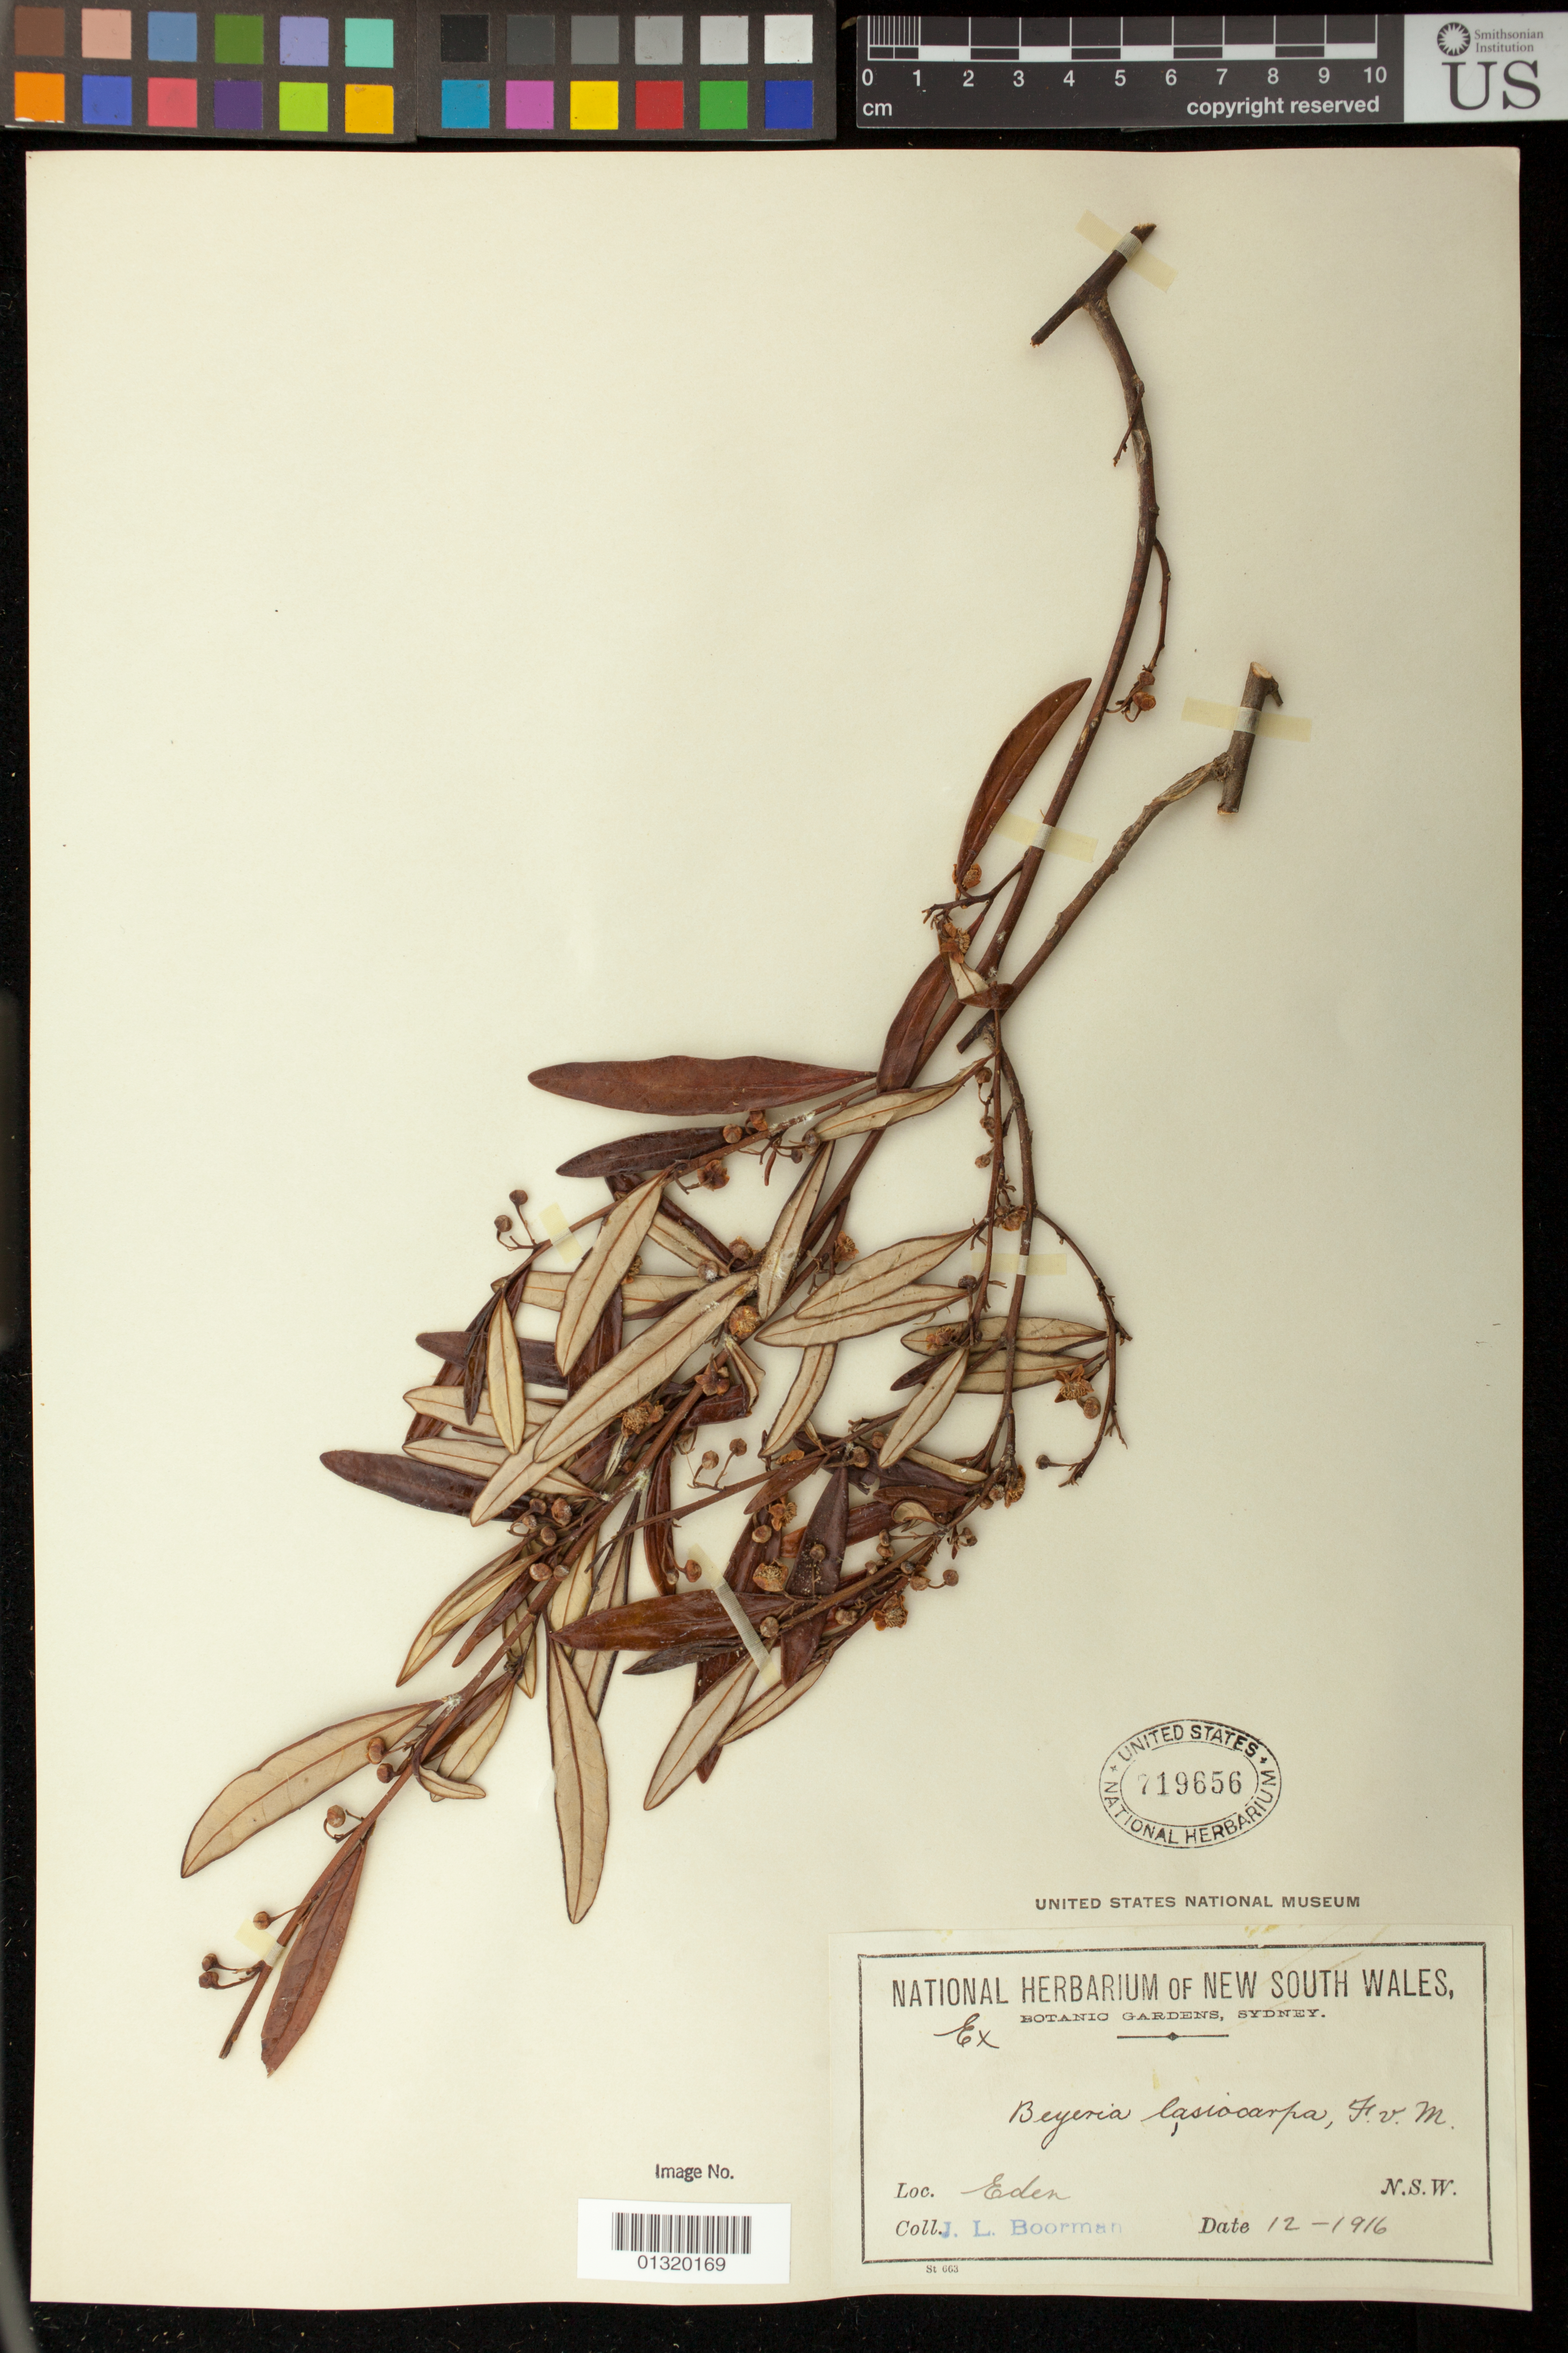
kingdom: Plantae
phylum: Tracheophyta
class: Magnoliopsida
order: Malpighiales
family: Euphorbiaceae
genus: Beyeria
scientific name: Beyeria lasiocarpa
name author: (F. Muell.) Müll. Arg.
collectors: J. Boorman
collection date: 1916-12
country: Australia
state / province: New South Wales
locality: Eden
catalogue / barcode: US 719656